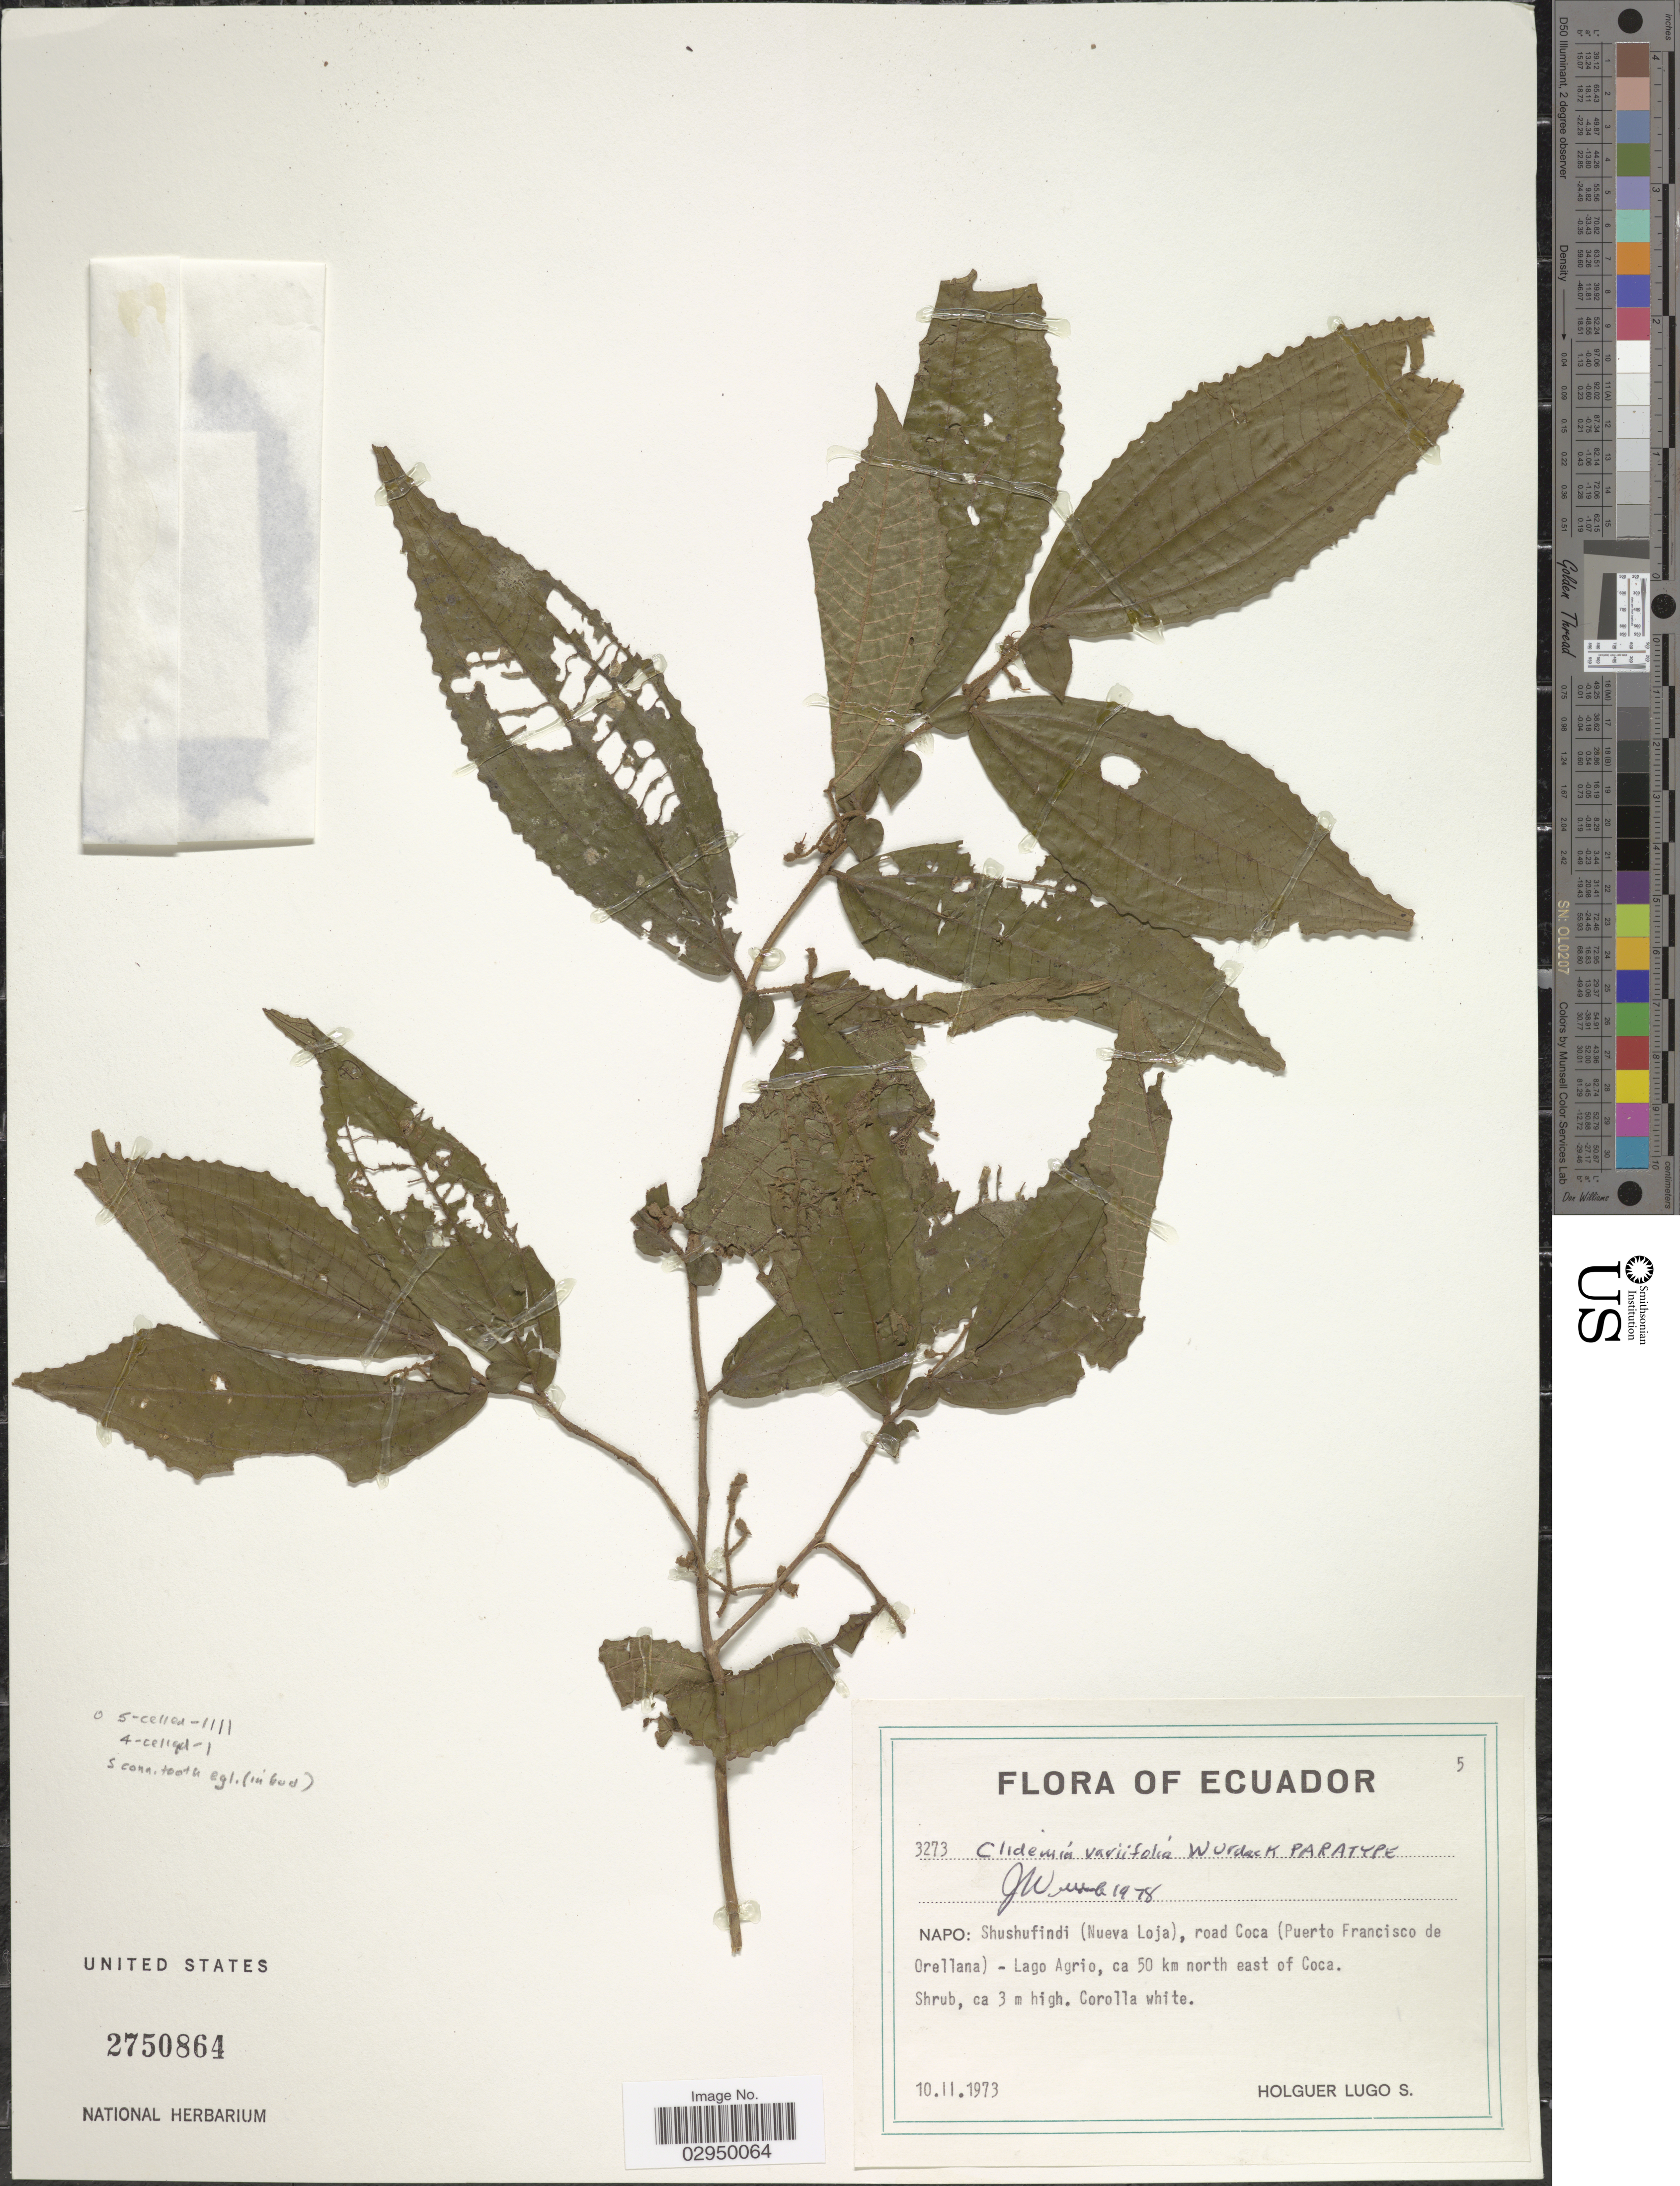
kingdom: Plantae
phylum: Tracheophyta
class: Magnoliopsida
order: Myrtales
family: Melastomataceae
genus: Clidemia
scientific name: Clidemia variifolia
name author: Wurdack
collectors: H. Lugo S.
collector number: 3273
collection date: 1973-02-10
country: Ecuador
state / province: Napo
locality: Shushufindi (Nueva Loja), road Coca (Puerto Francisco de Orellana) - Lago Agrio, ca 50 km north east of Coca.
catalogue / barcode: US 2750864